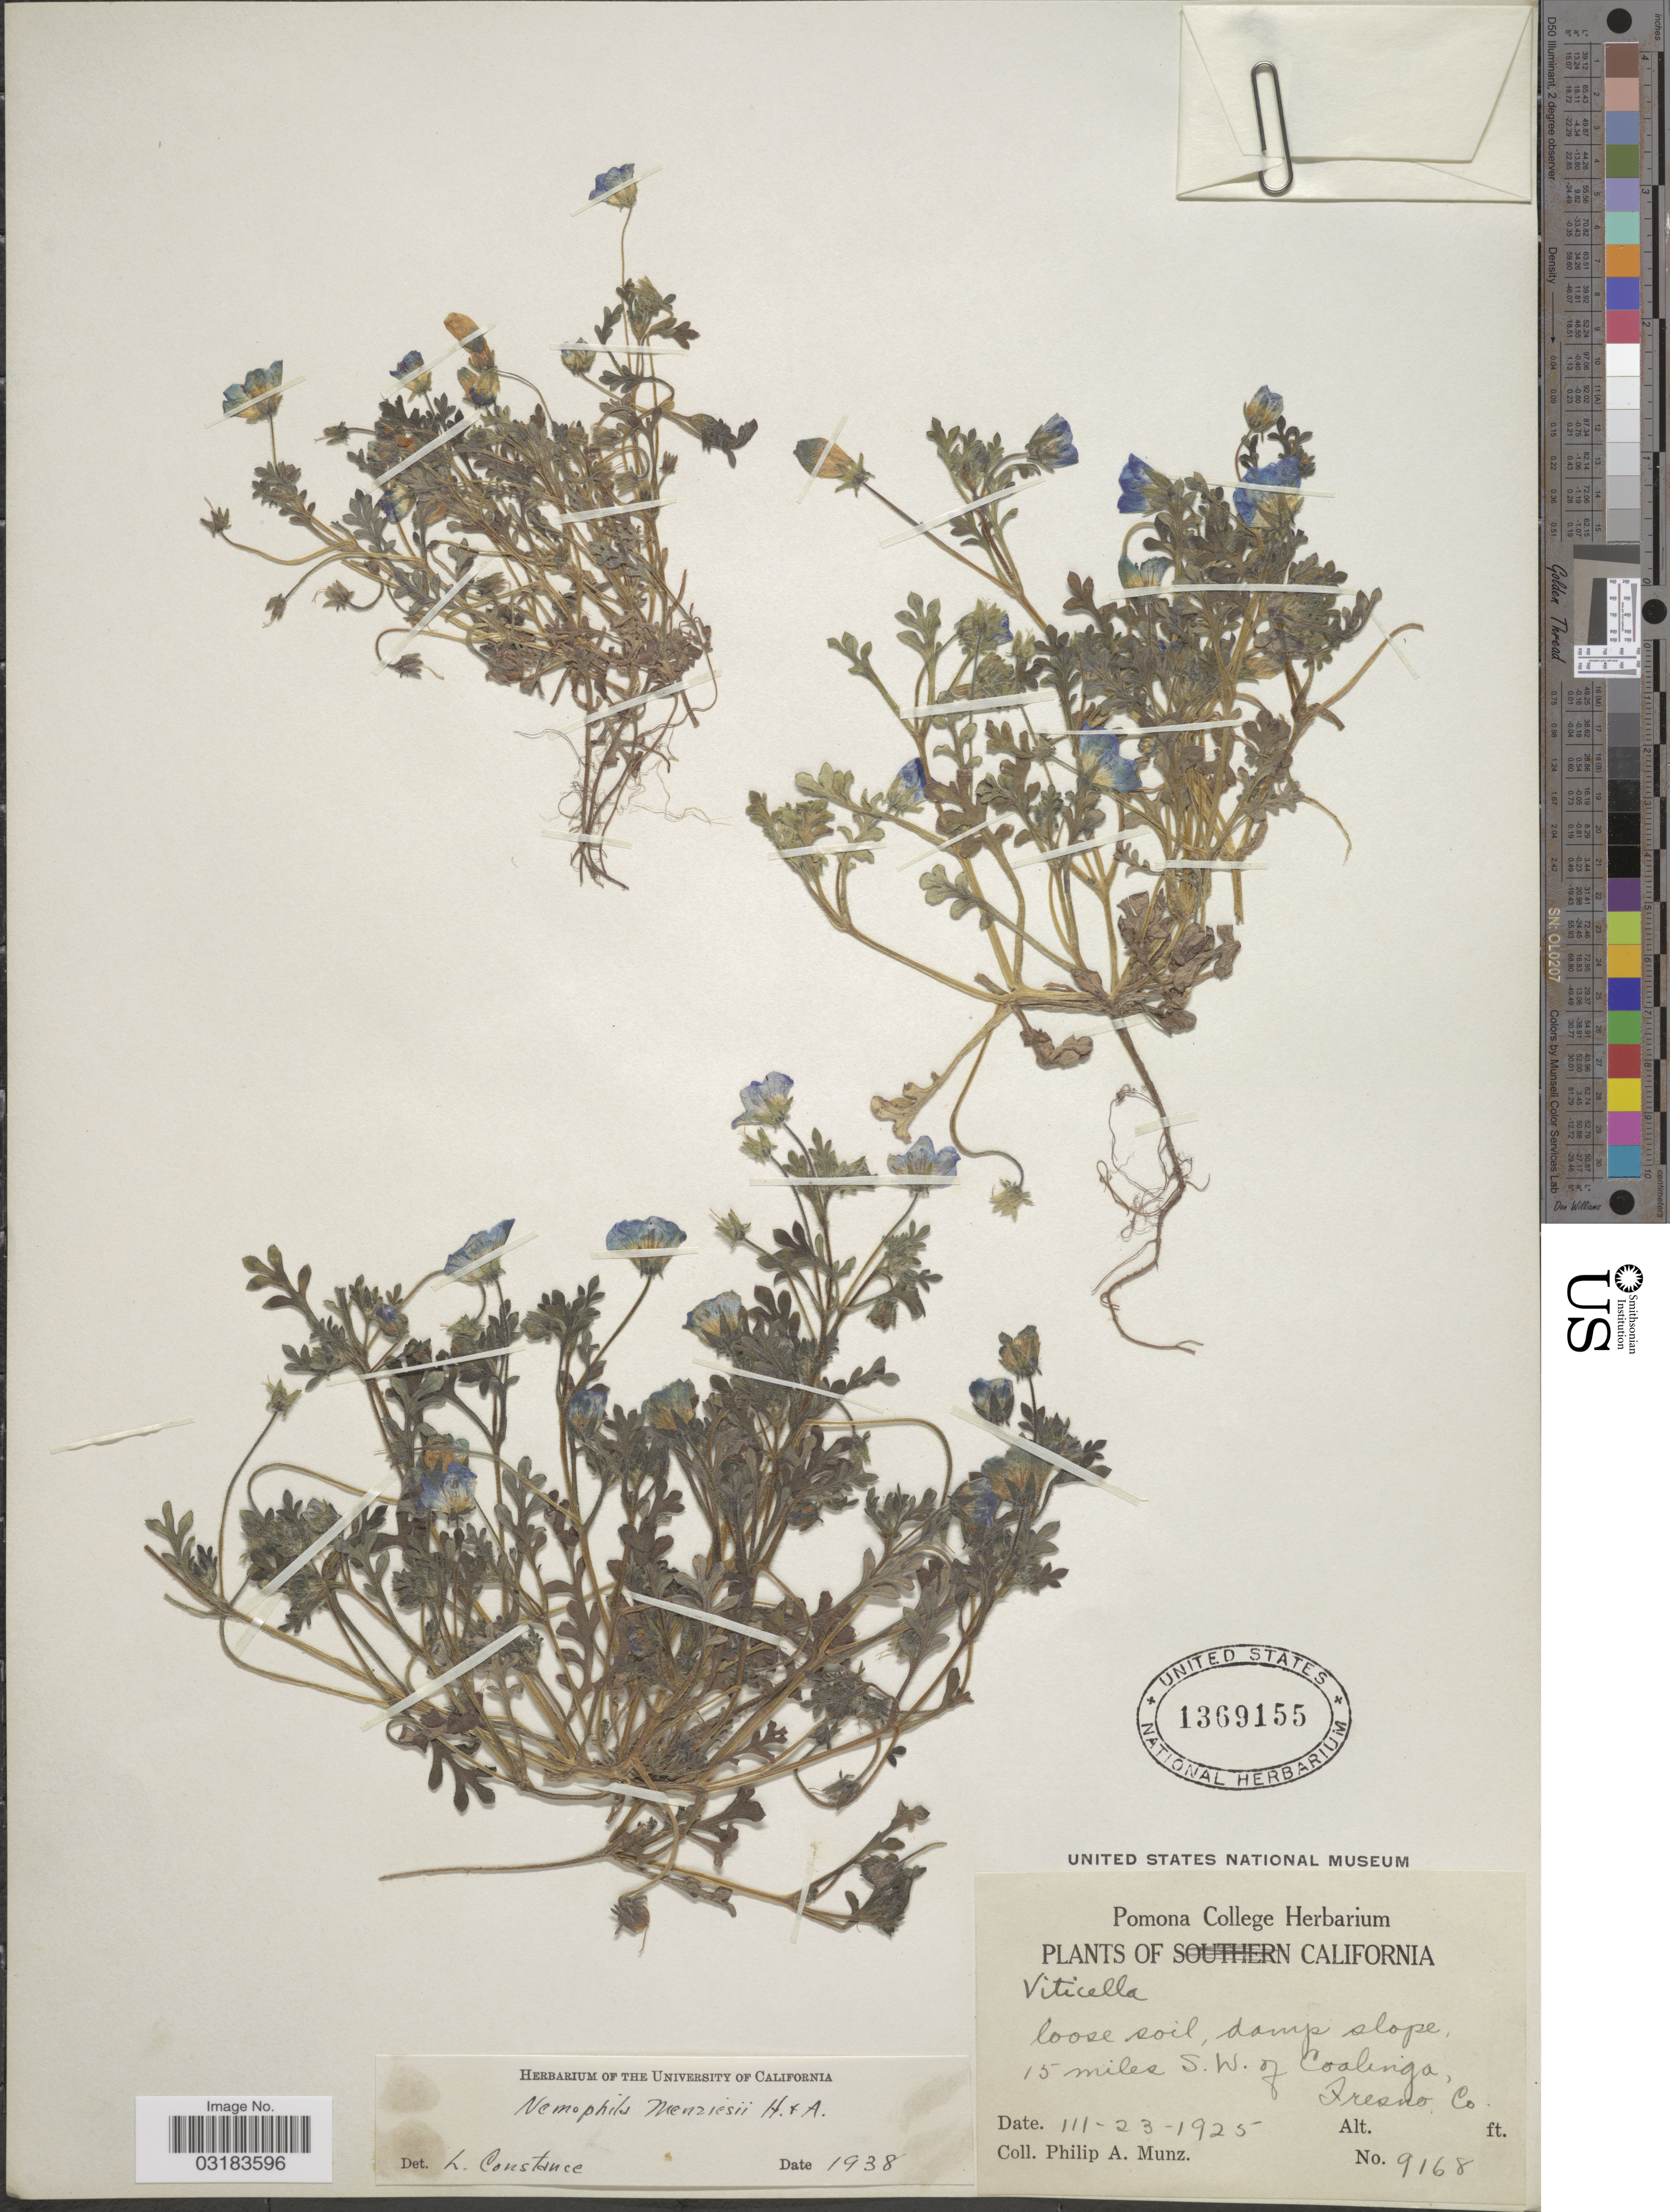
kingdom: Plantae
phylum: Tracheophyta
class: Magnoliopsida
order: Boraginales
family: Hydrophyllaceae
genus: Nemophila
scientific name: Nemophila menziesii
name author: Hook. & Arn.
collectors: P. A. Munz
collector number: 9168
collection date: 1925-03-23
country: United States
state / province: California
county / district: Fresno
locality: Damp slope, 15 miles S.W. of Coalinga, Fresno Co.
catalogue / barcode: US 1369155